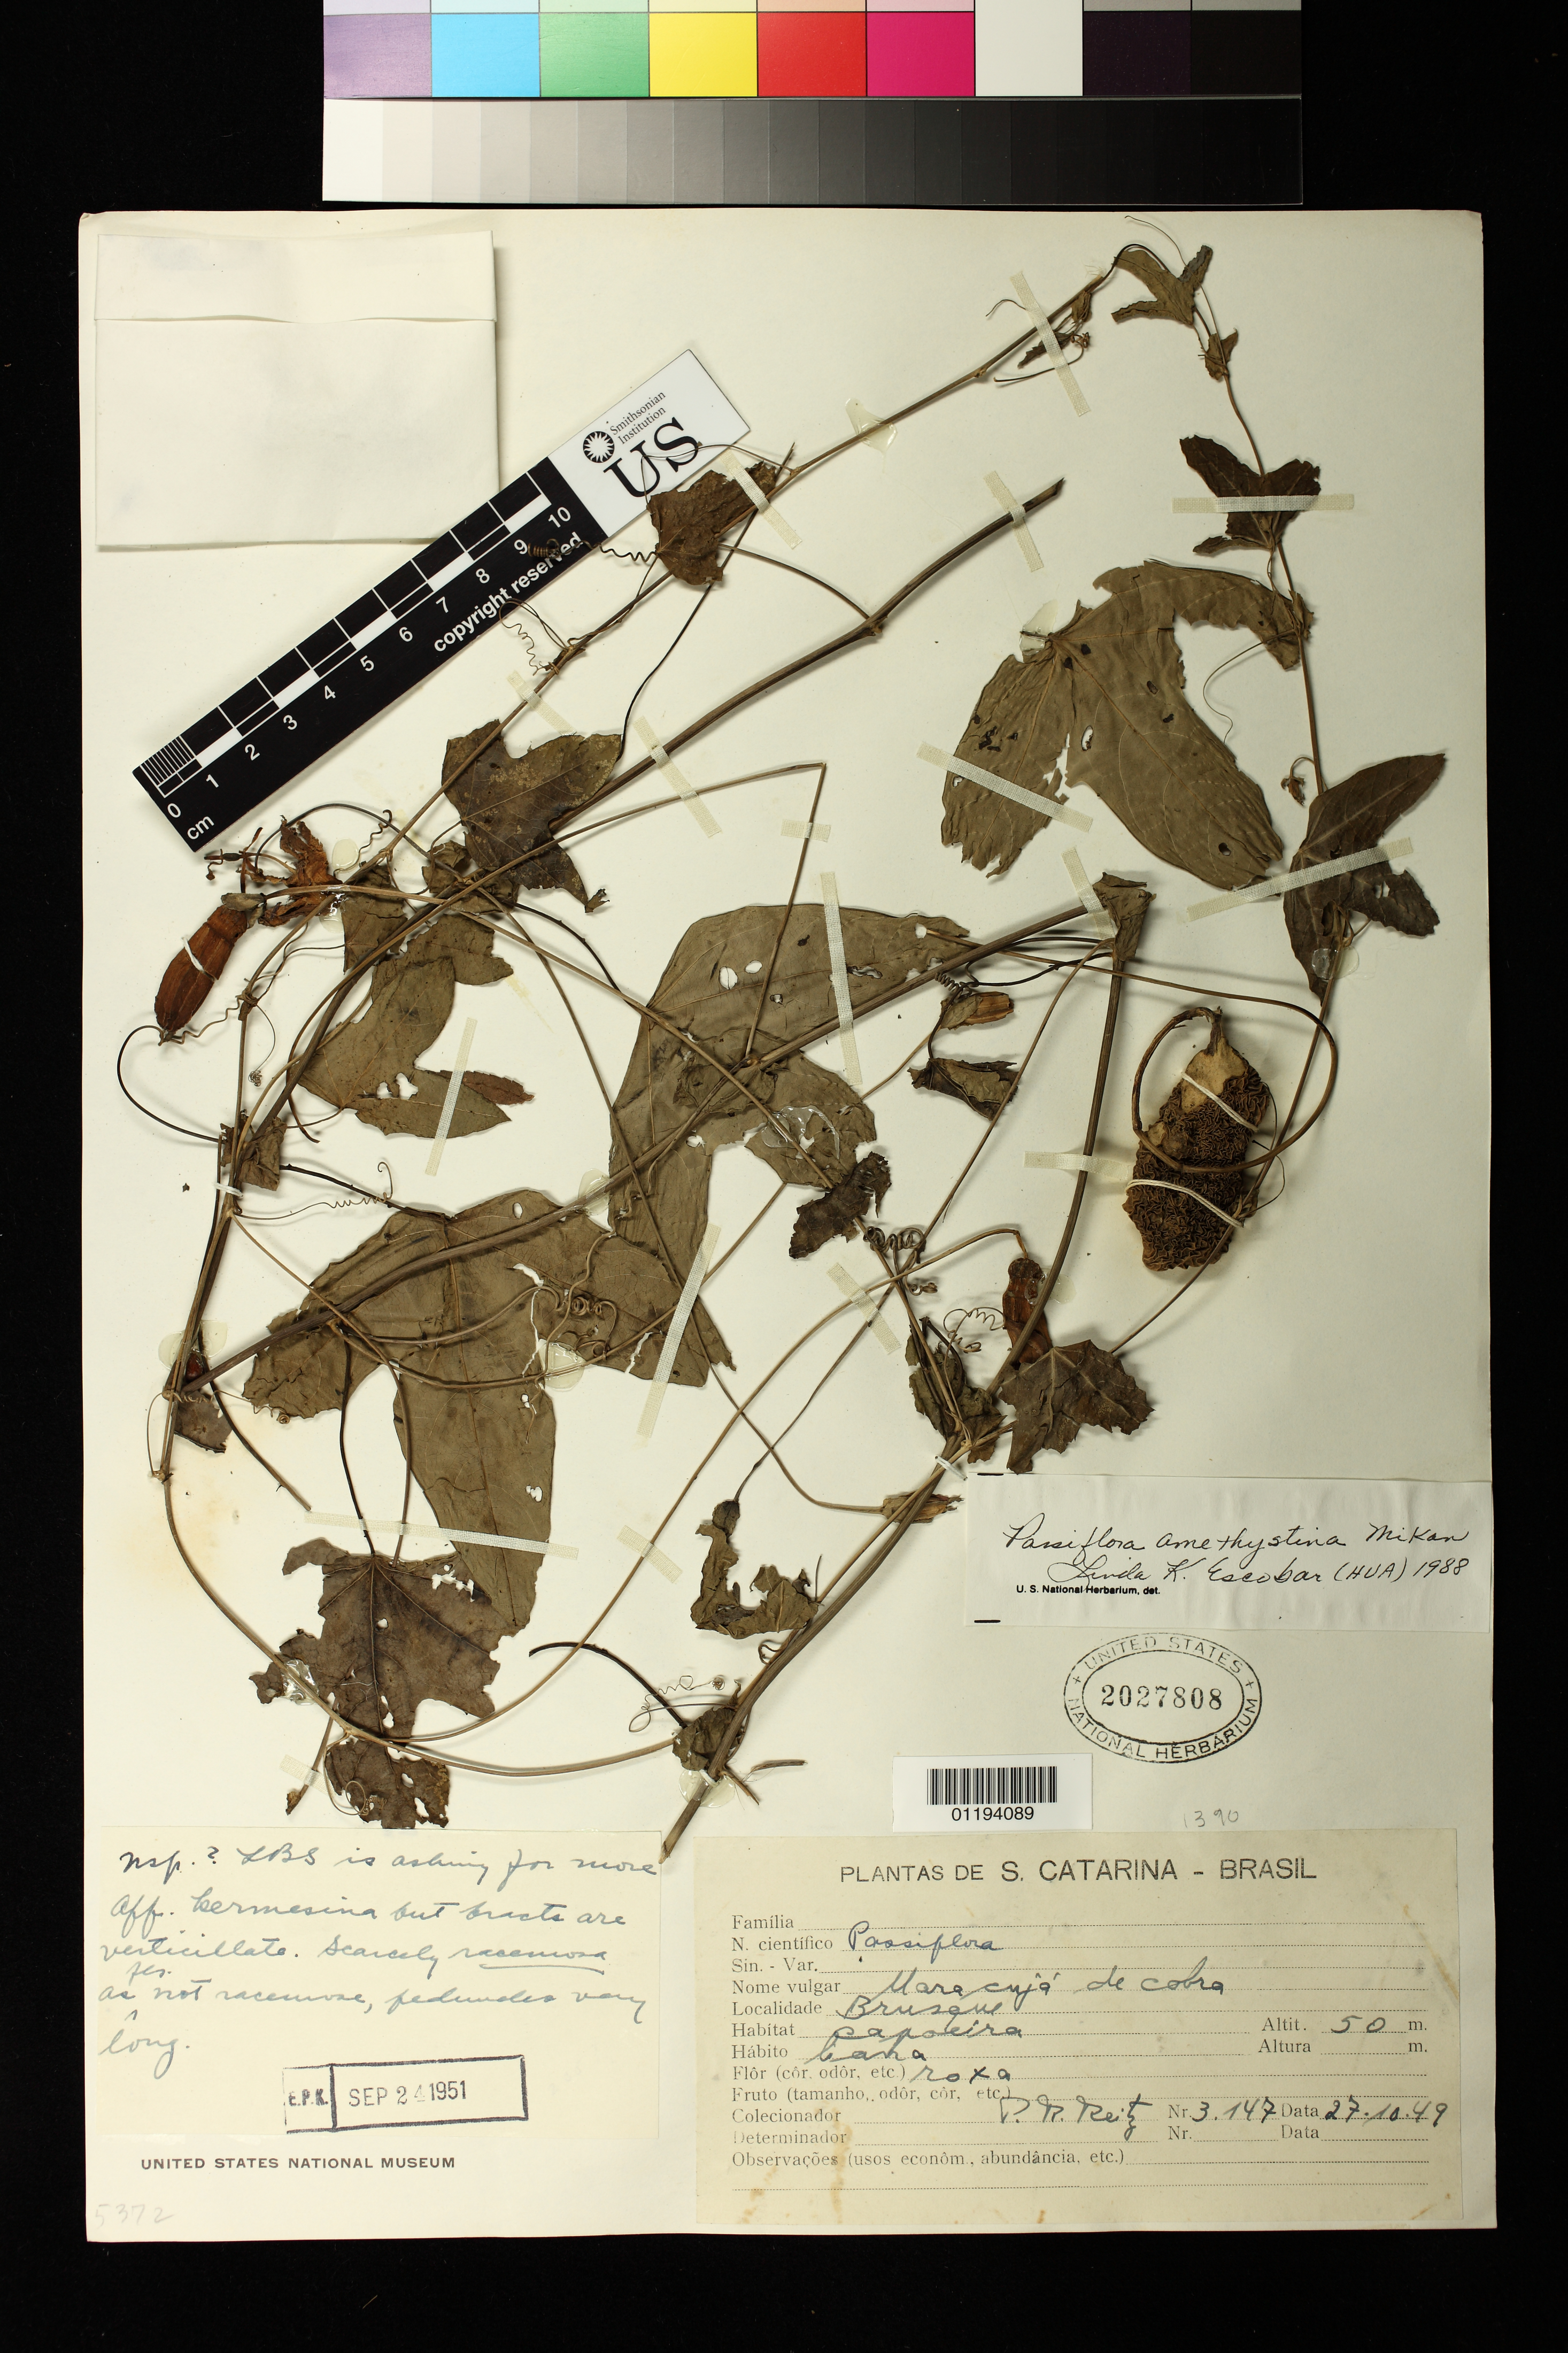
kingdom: Plantae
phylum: Tracheophyta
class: Magnoliopsida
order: Malpighiales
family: Passifloraceae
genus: Passiflora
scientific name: Passiflora amethystina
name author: J.C. Mikan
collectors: R. Reitz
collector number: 3147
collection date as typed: Oct 27 1949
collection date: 1949-10-27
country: Brazil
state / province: Santa Catarina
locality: Brusque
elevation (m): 50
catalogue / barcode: US 2027808